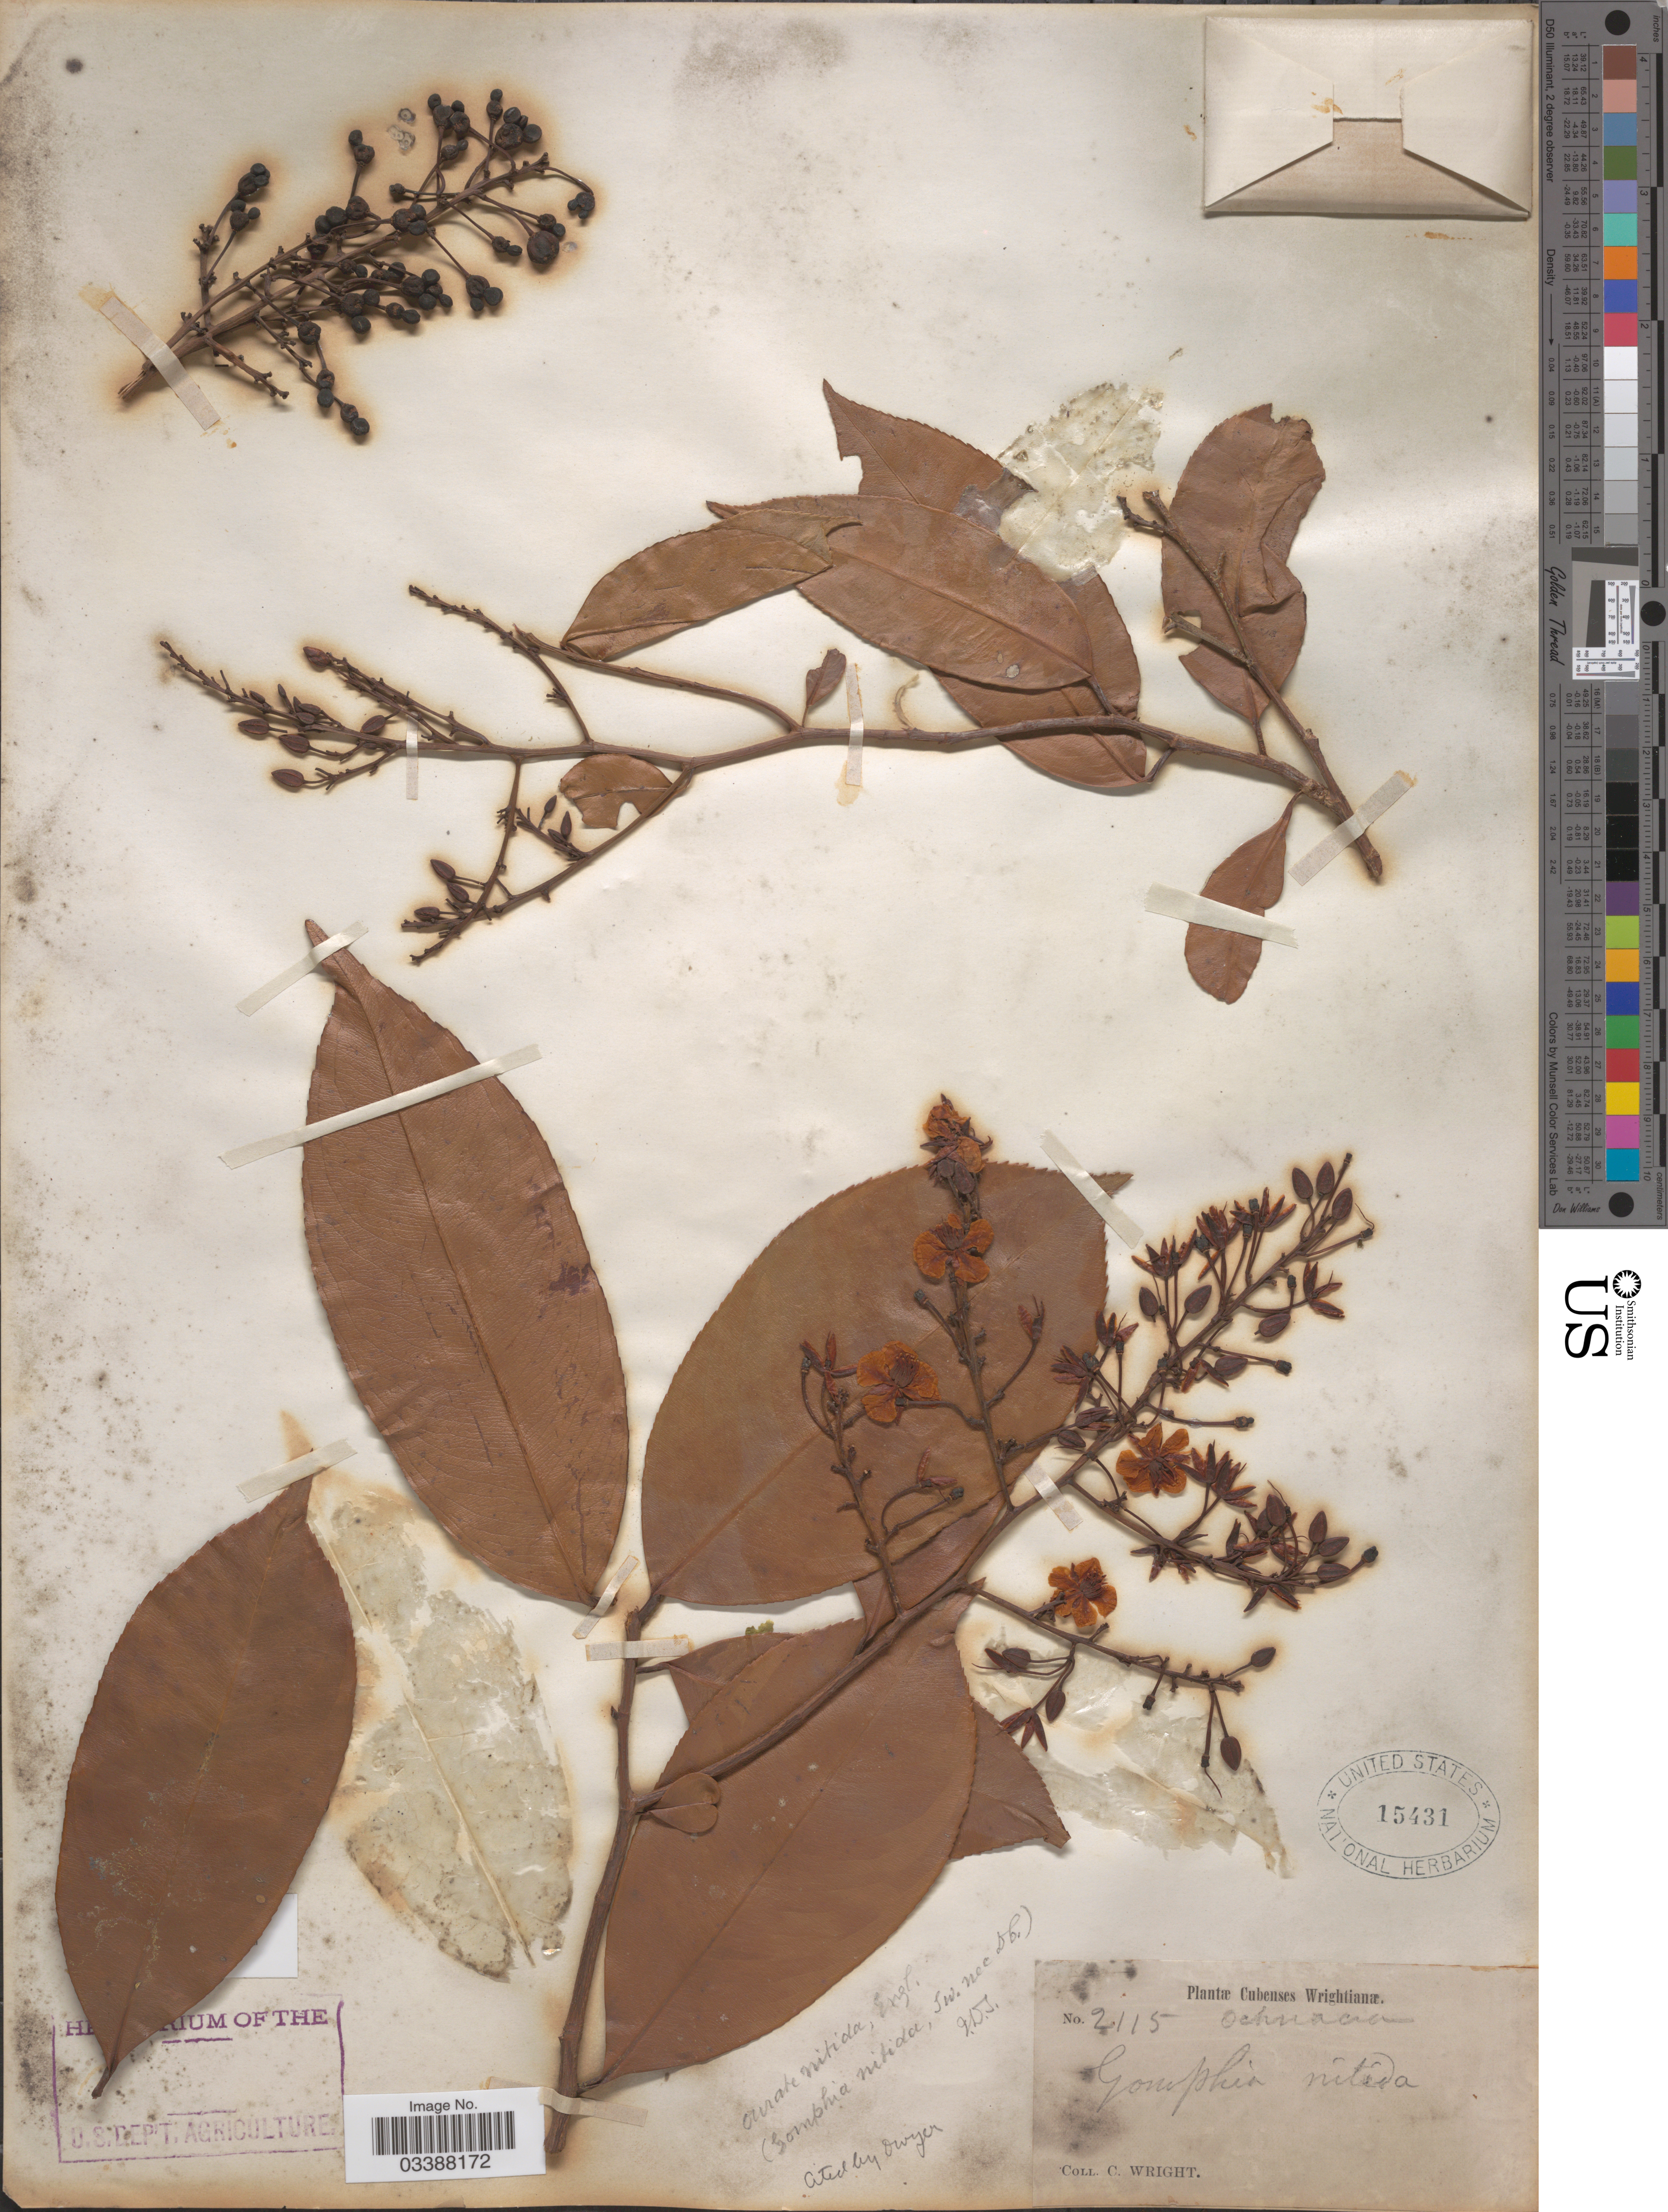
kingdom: Plantae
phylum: Tracheophyta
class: Magnoliopsida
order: Malpighiales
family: Ochnaceae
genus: Ouratea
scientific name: Ouratea nitida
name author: (Sw.) Engl.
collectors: C. Wright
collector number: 2115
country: Cuba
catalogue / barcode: US 15431